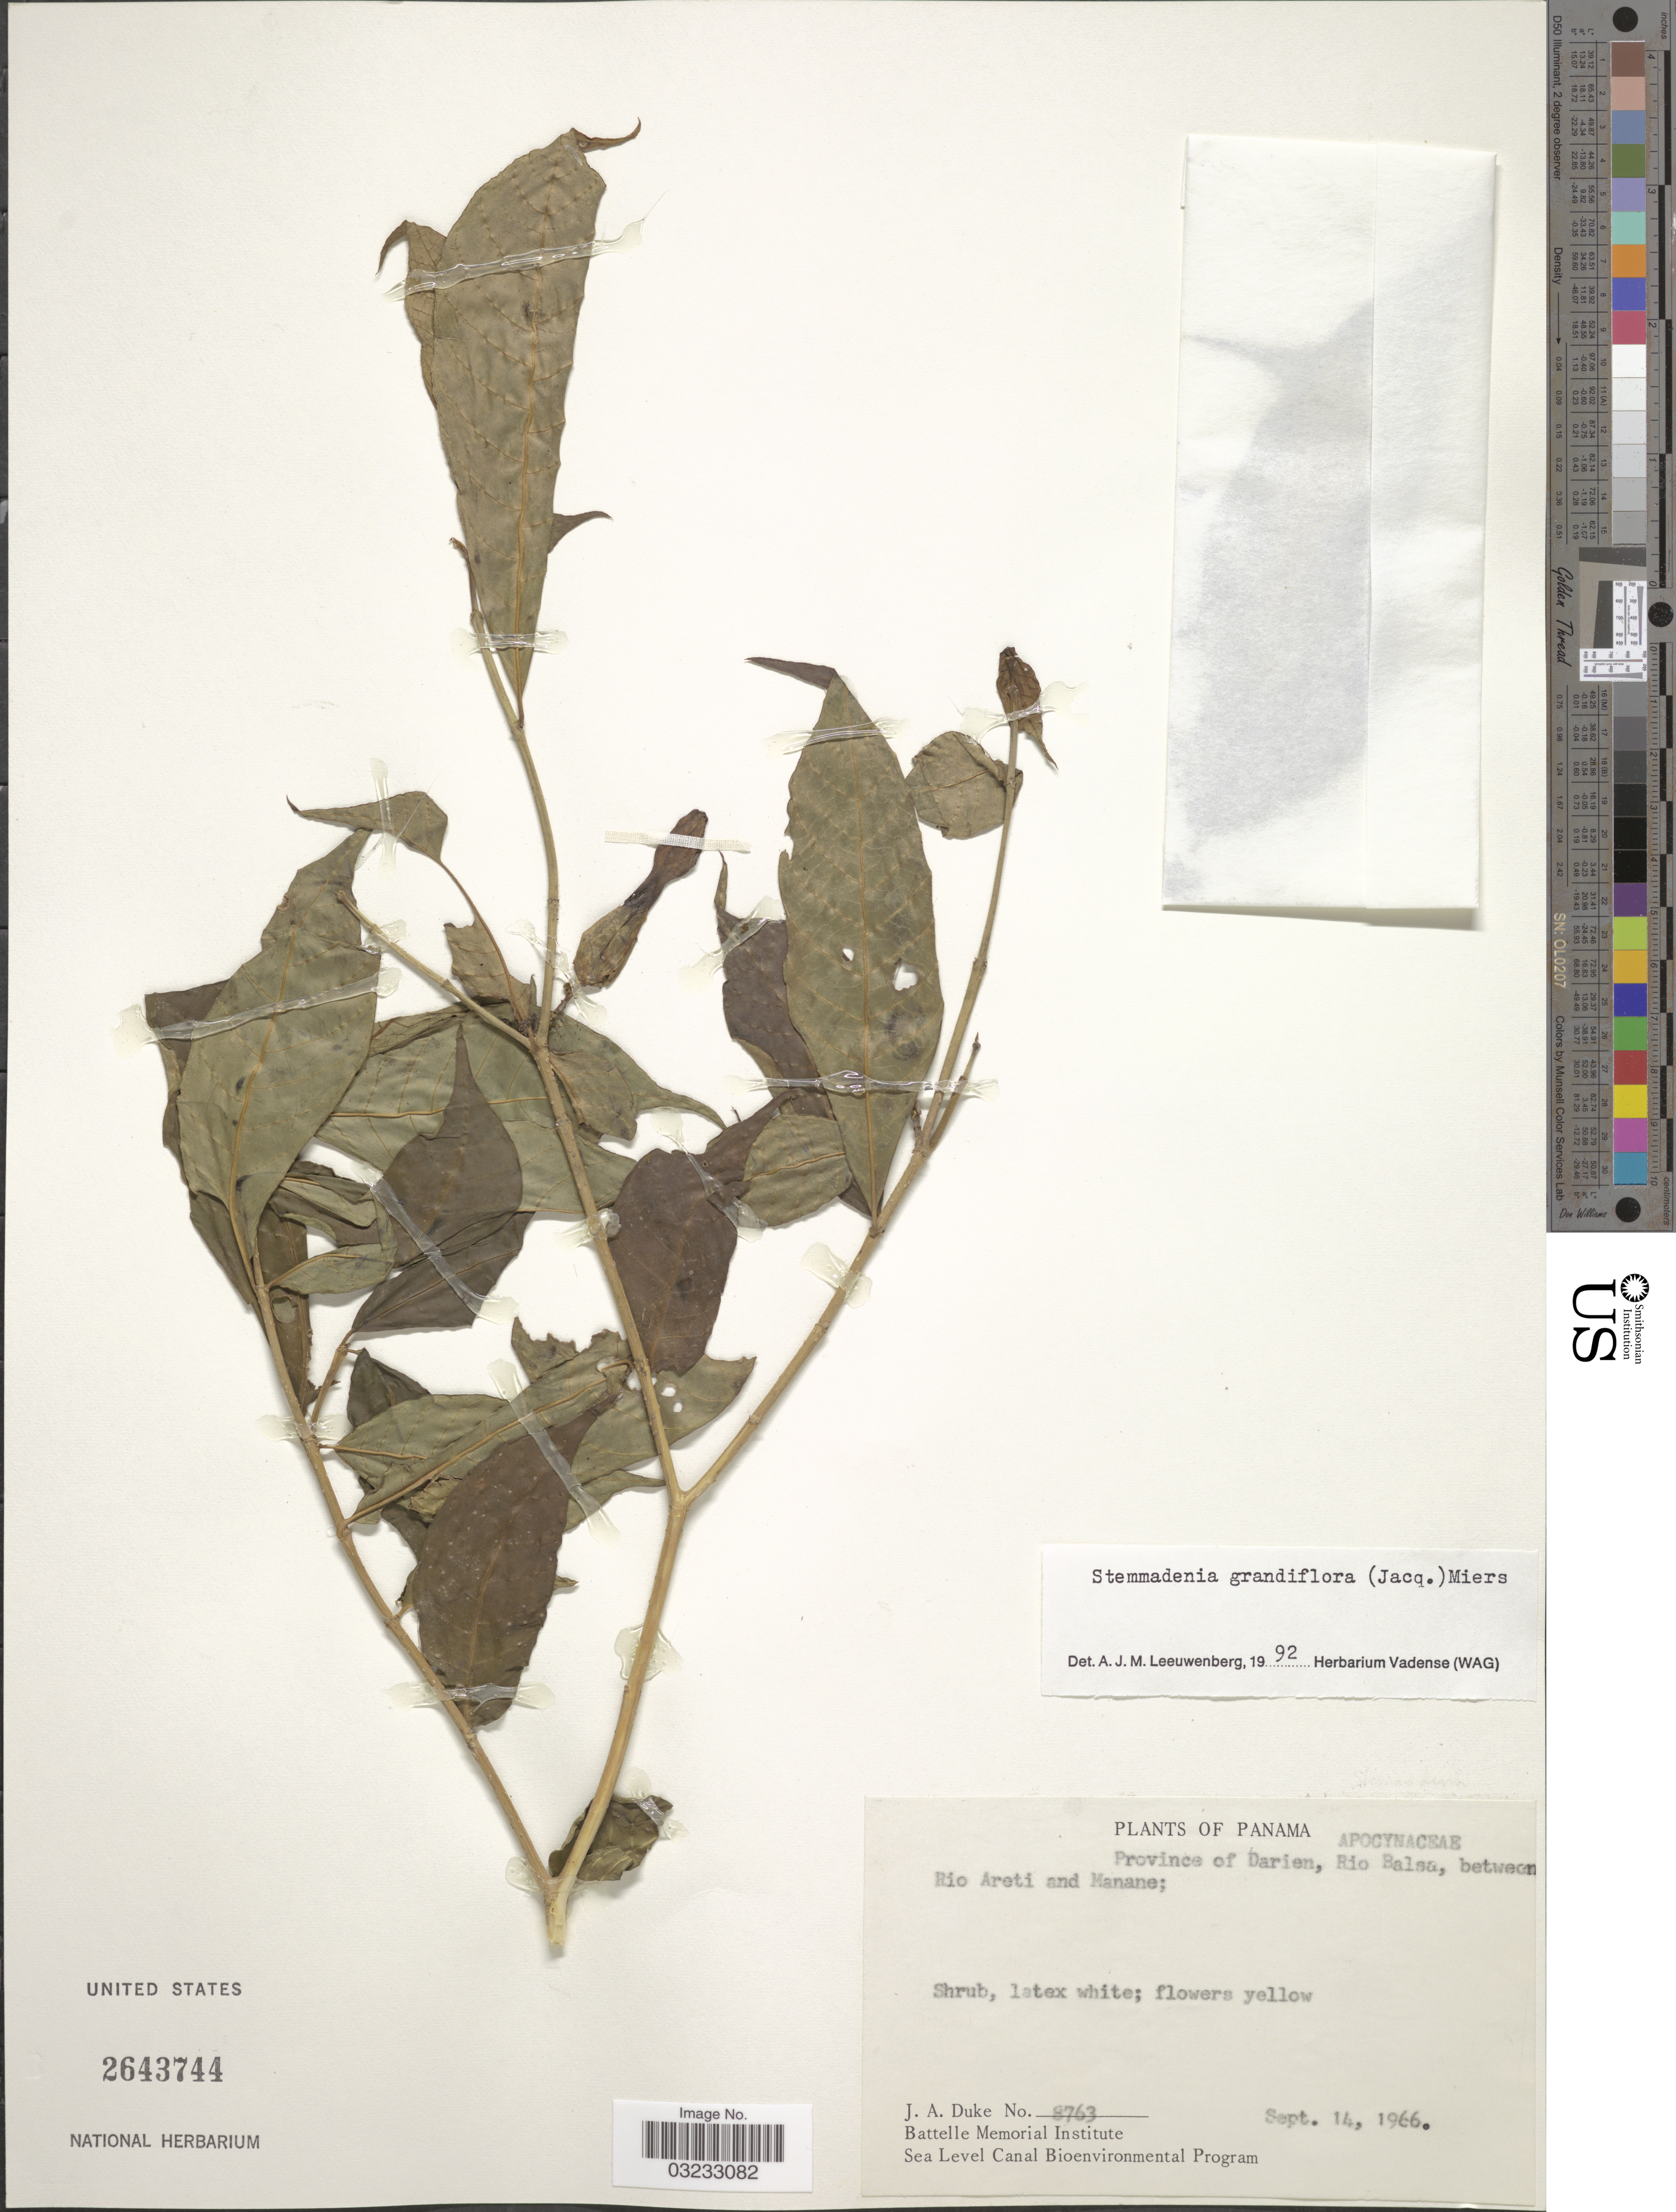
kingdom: Plantae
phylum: Tracheophyta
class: Magnoliopsida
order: Gentianales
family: Apocynaceae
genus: Stemmadenia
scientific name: Stemmadenia grandiflora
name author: (Jacq.) Miers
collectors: J. A. Duke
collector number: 8763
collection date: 1966-09-14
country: Panama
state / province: Darién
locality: Rio Balsa, between Rio Areti and Manane.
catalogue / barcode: US 2643744